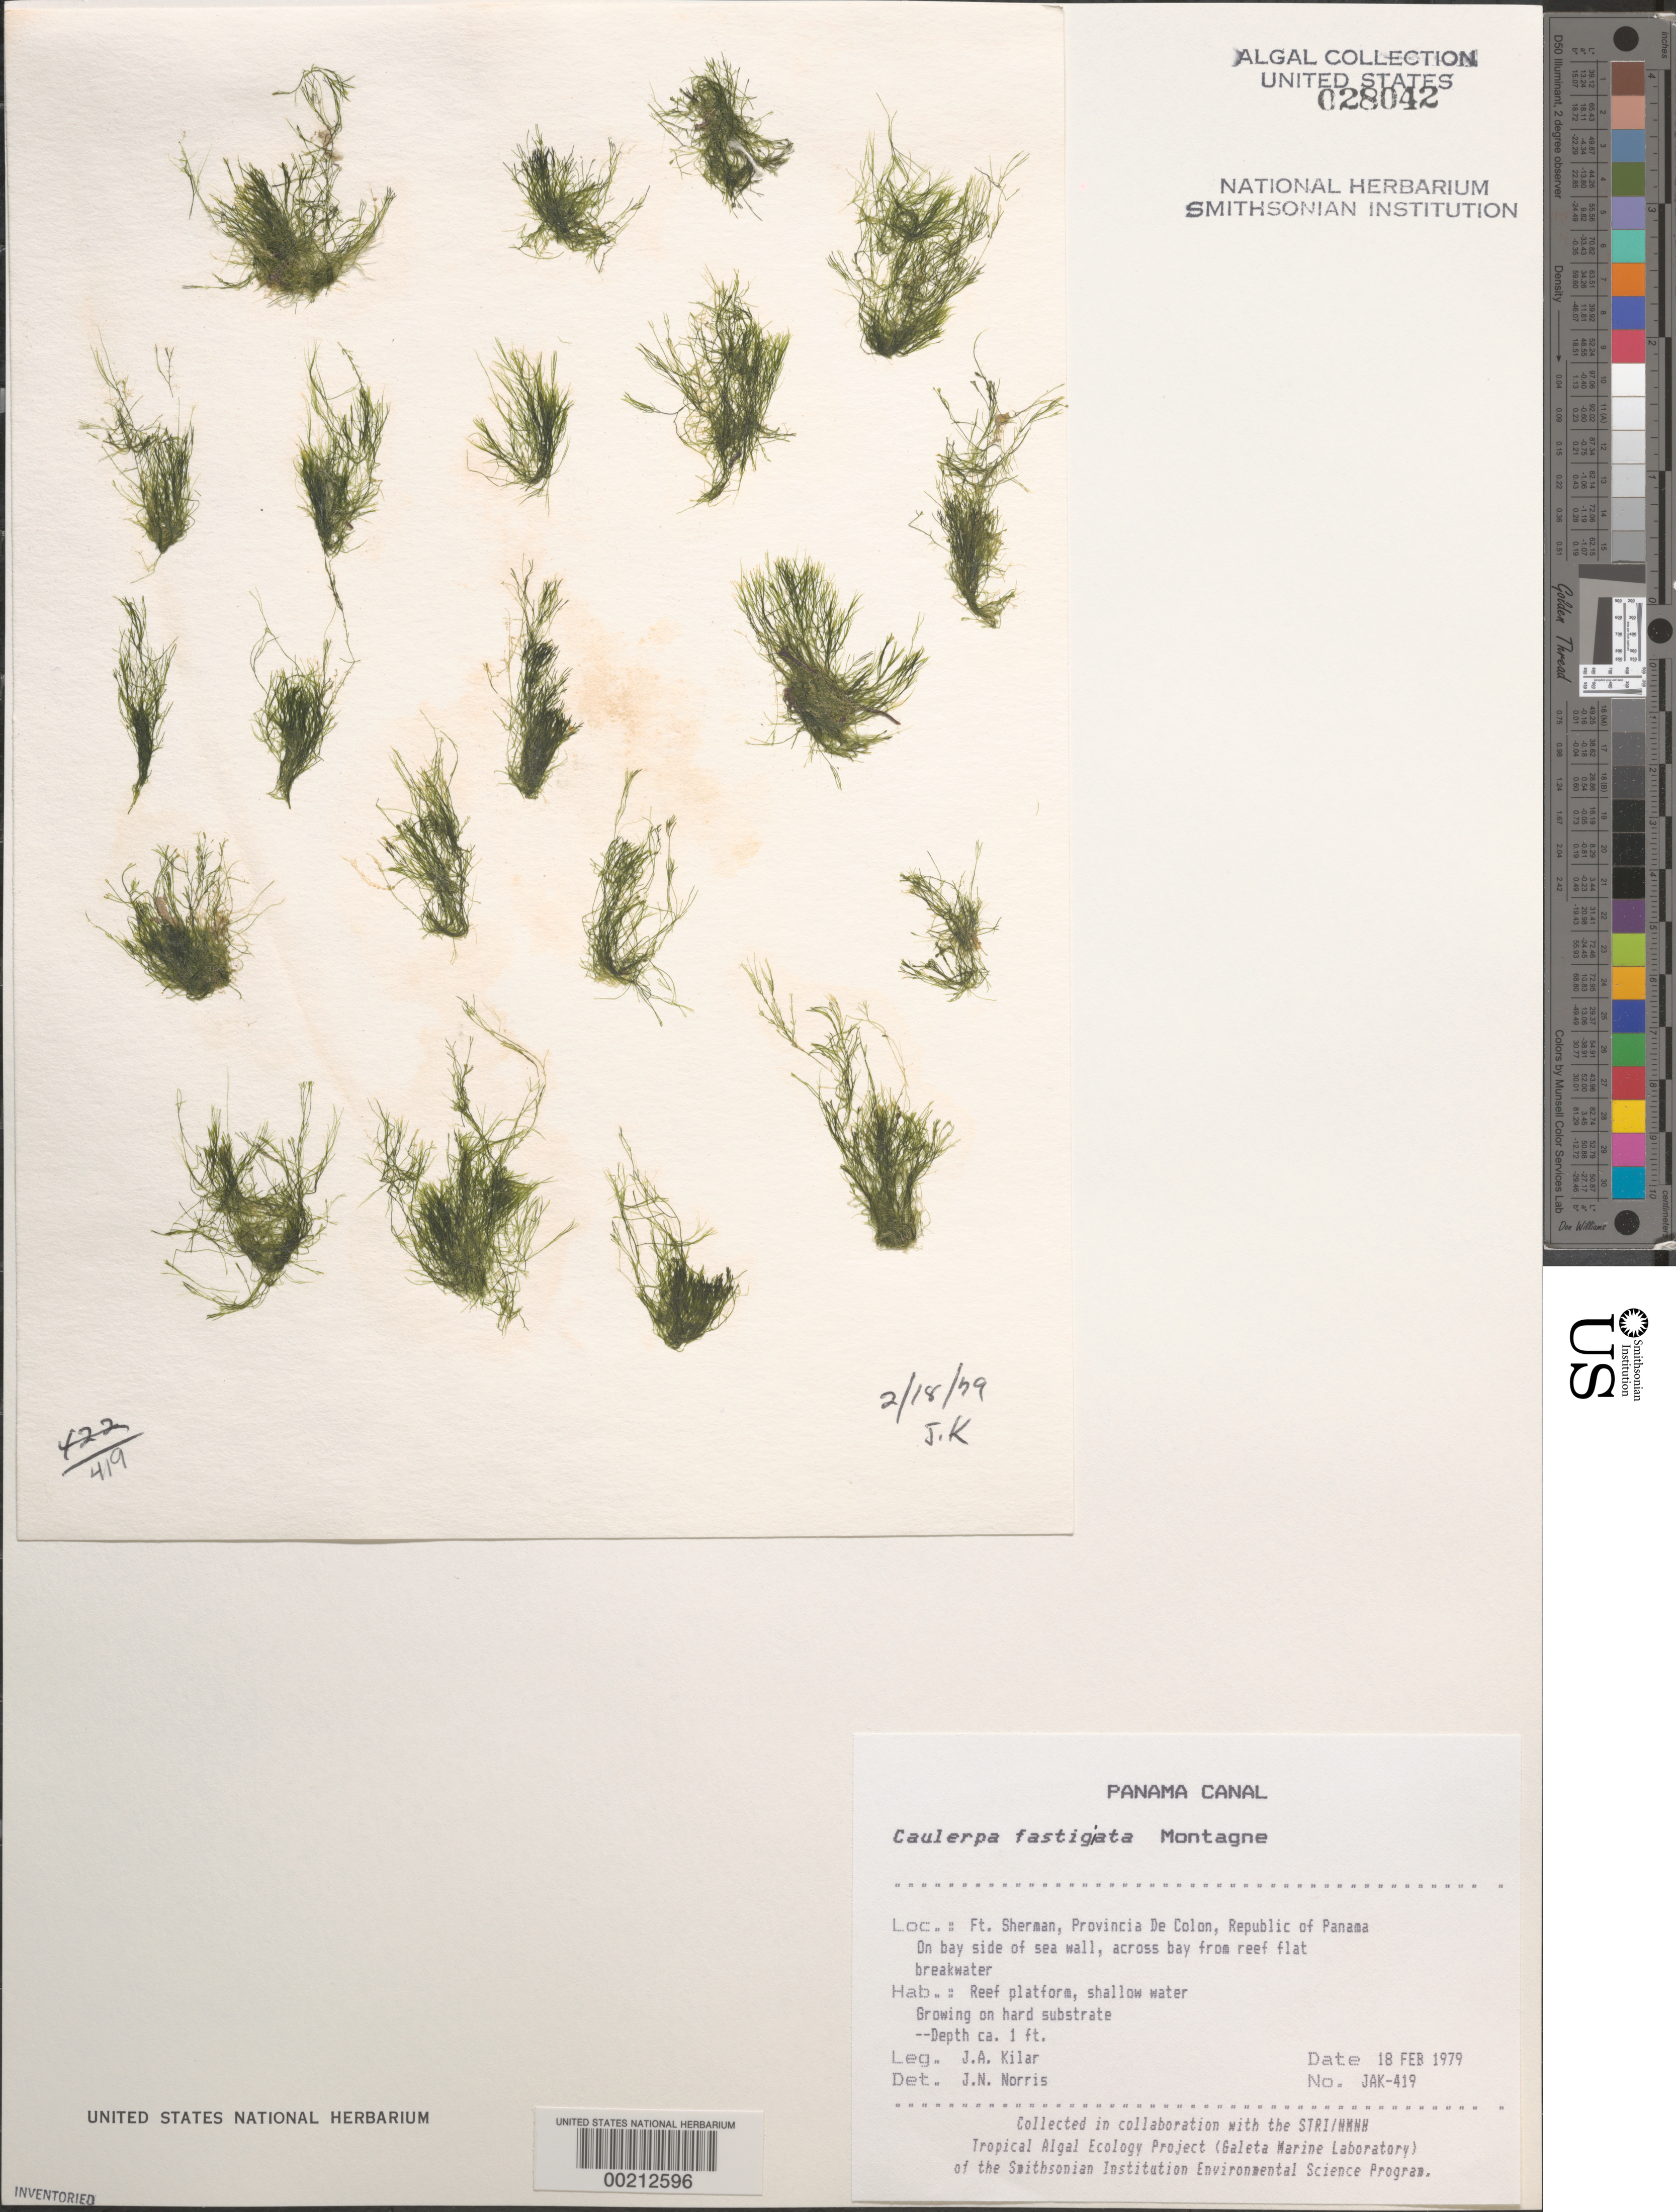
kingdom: Plantae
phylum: Chlorophyta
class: Ulvophyceae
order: Bryopsidales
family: Caulerpaceae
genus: Caulerpa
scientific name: Caulerpa fastigiata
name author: Mont.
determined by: Norris, James N.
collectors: J. A. Kilar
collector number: JAK-419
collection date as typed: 18 Feb 1979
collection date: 1979-02-18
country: Panama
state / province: Colón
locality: Fort Sherman, Canal Zone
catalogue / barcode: US 28042